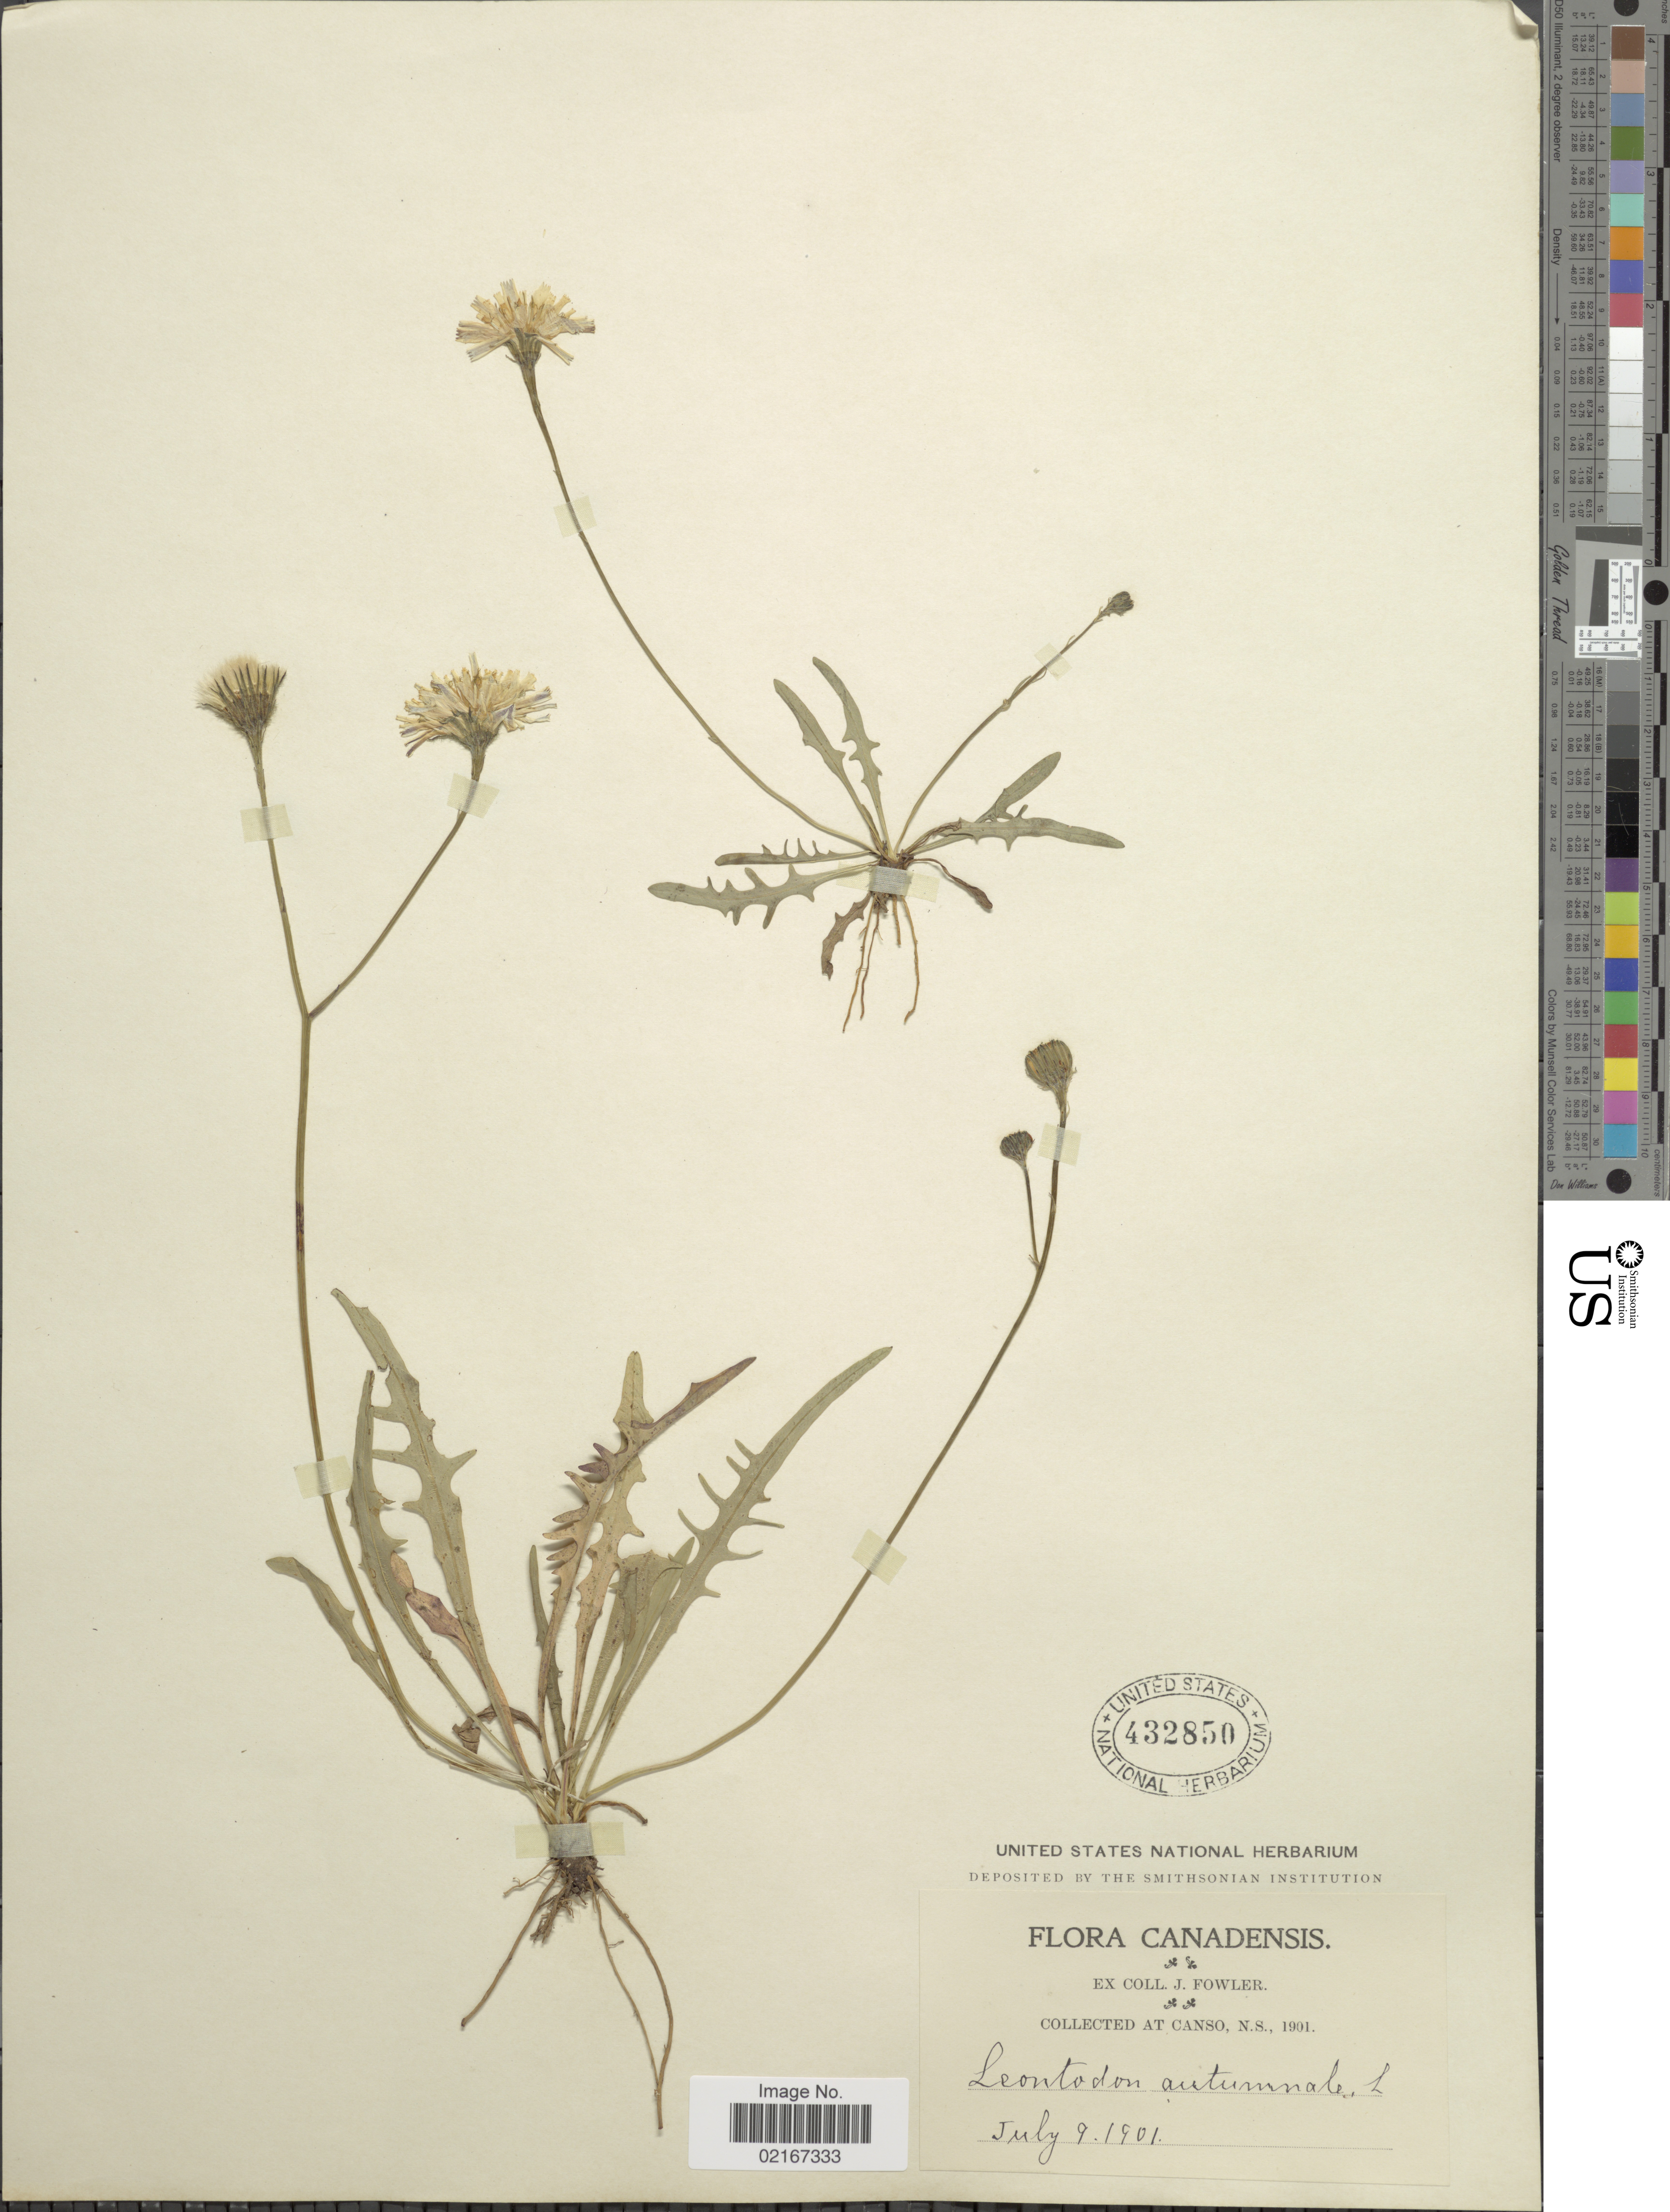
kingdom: Plantae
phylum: Tracheophyta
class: Magnoliopsida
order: Asterales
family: Asteraceae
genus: Scorzoneroides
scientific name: Scorzoneroides autumnalis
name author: (L.) Moench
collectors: J. P. Fowler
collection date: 1901-07-09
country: Canada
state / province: Nova Scotia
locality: Canso, N. S.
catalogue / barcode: US 432850